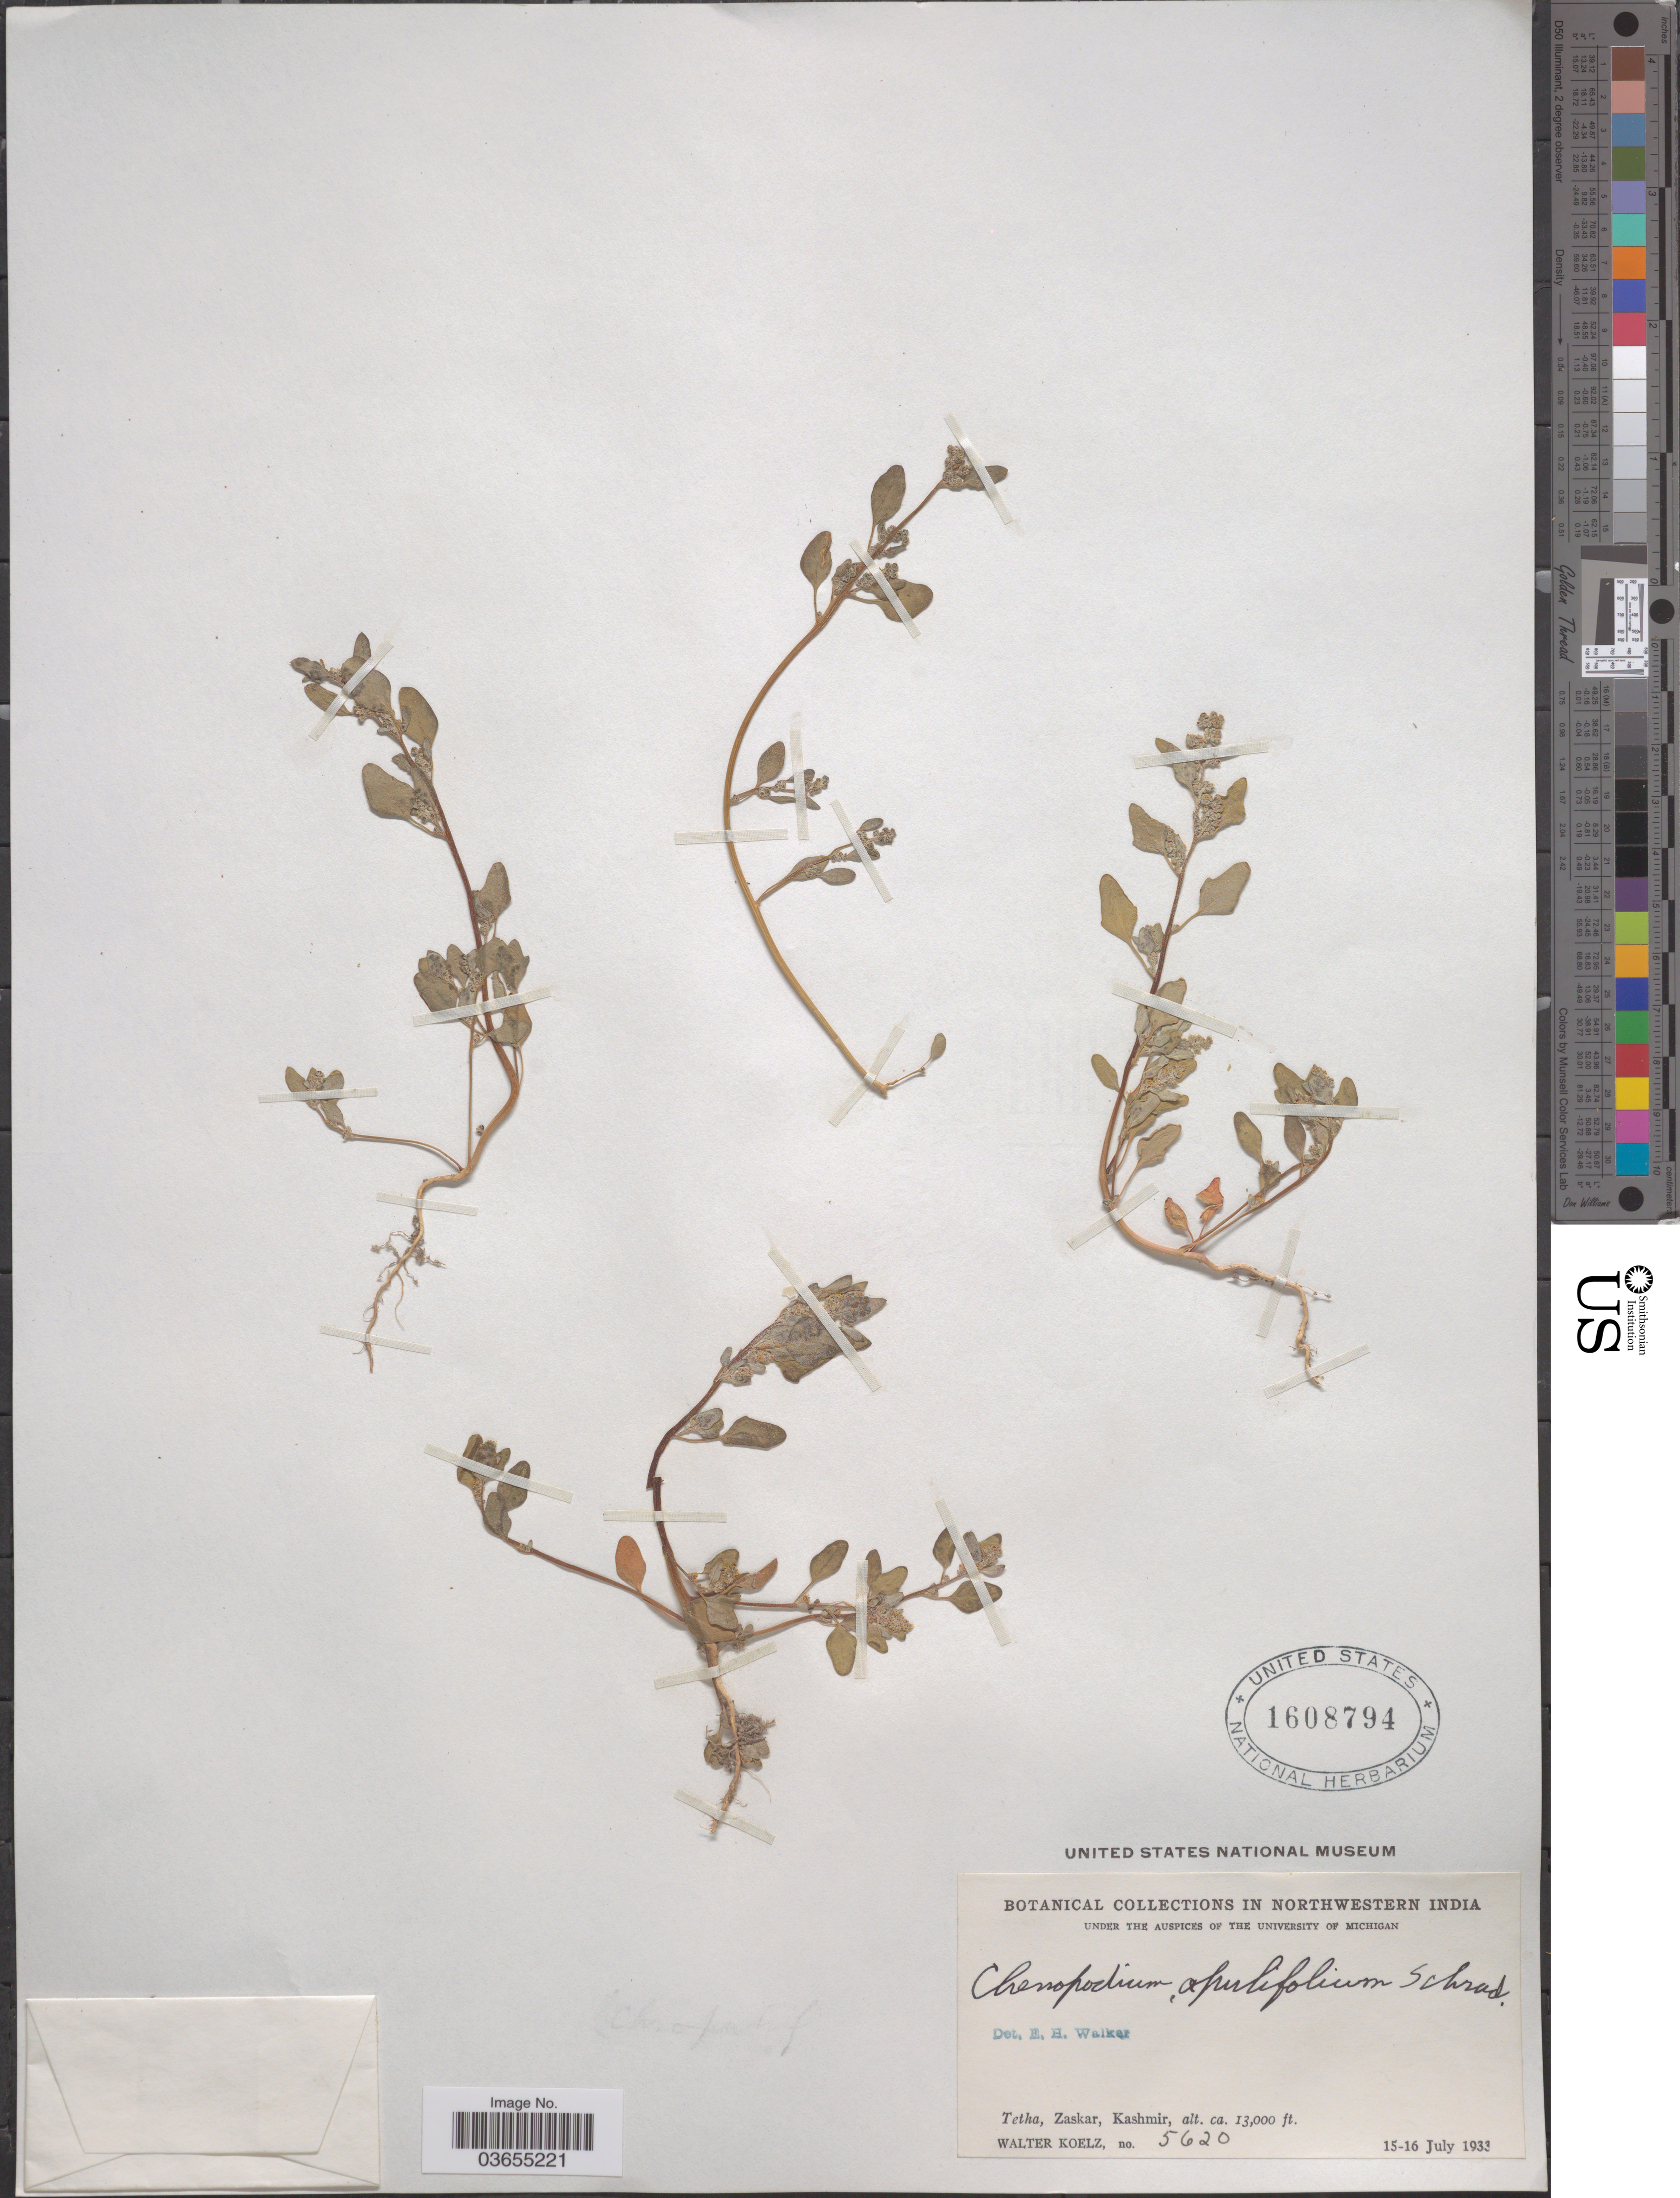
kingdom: Plantae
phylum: Tracheophyta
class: Magnoliopsida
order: Caryophyllales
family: Amaranthaceae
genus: Chenopodium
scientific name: Chenopodium album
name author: L.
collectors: W. N. Koelz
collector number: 5620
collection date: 1933-07-15/1933-07-16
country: India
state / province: Jammu and Kashmir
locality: Northwestern India. Tetha, Zaskar, Kashmir.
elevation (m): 3962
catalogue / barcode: US 1608794